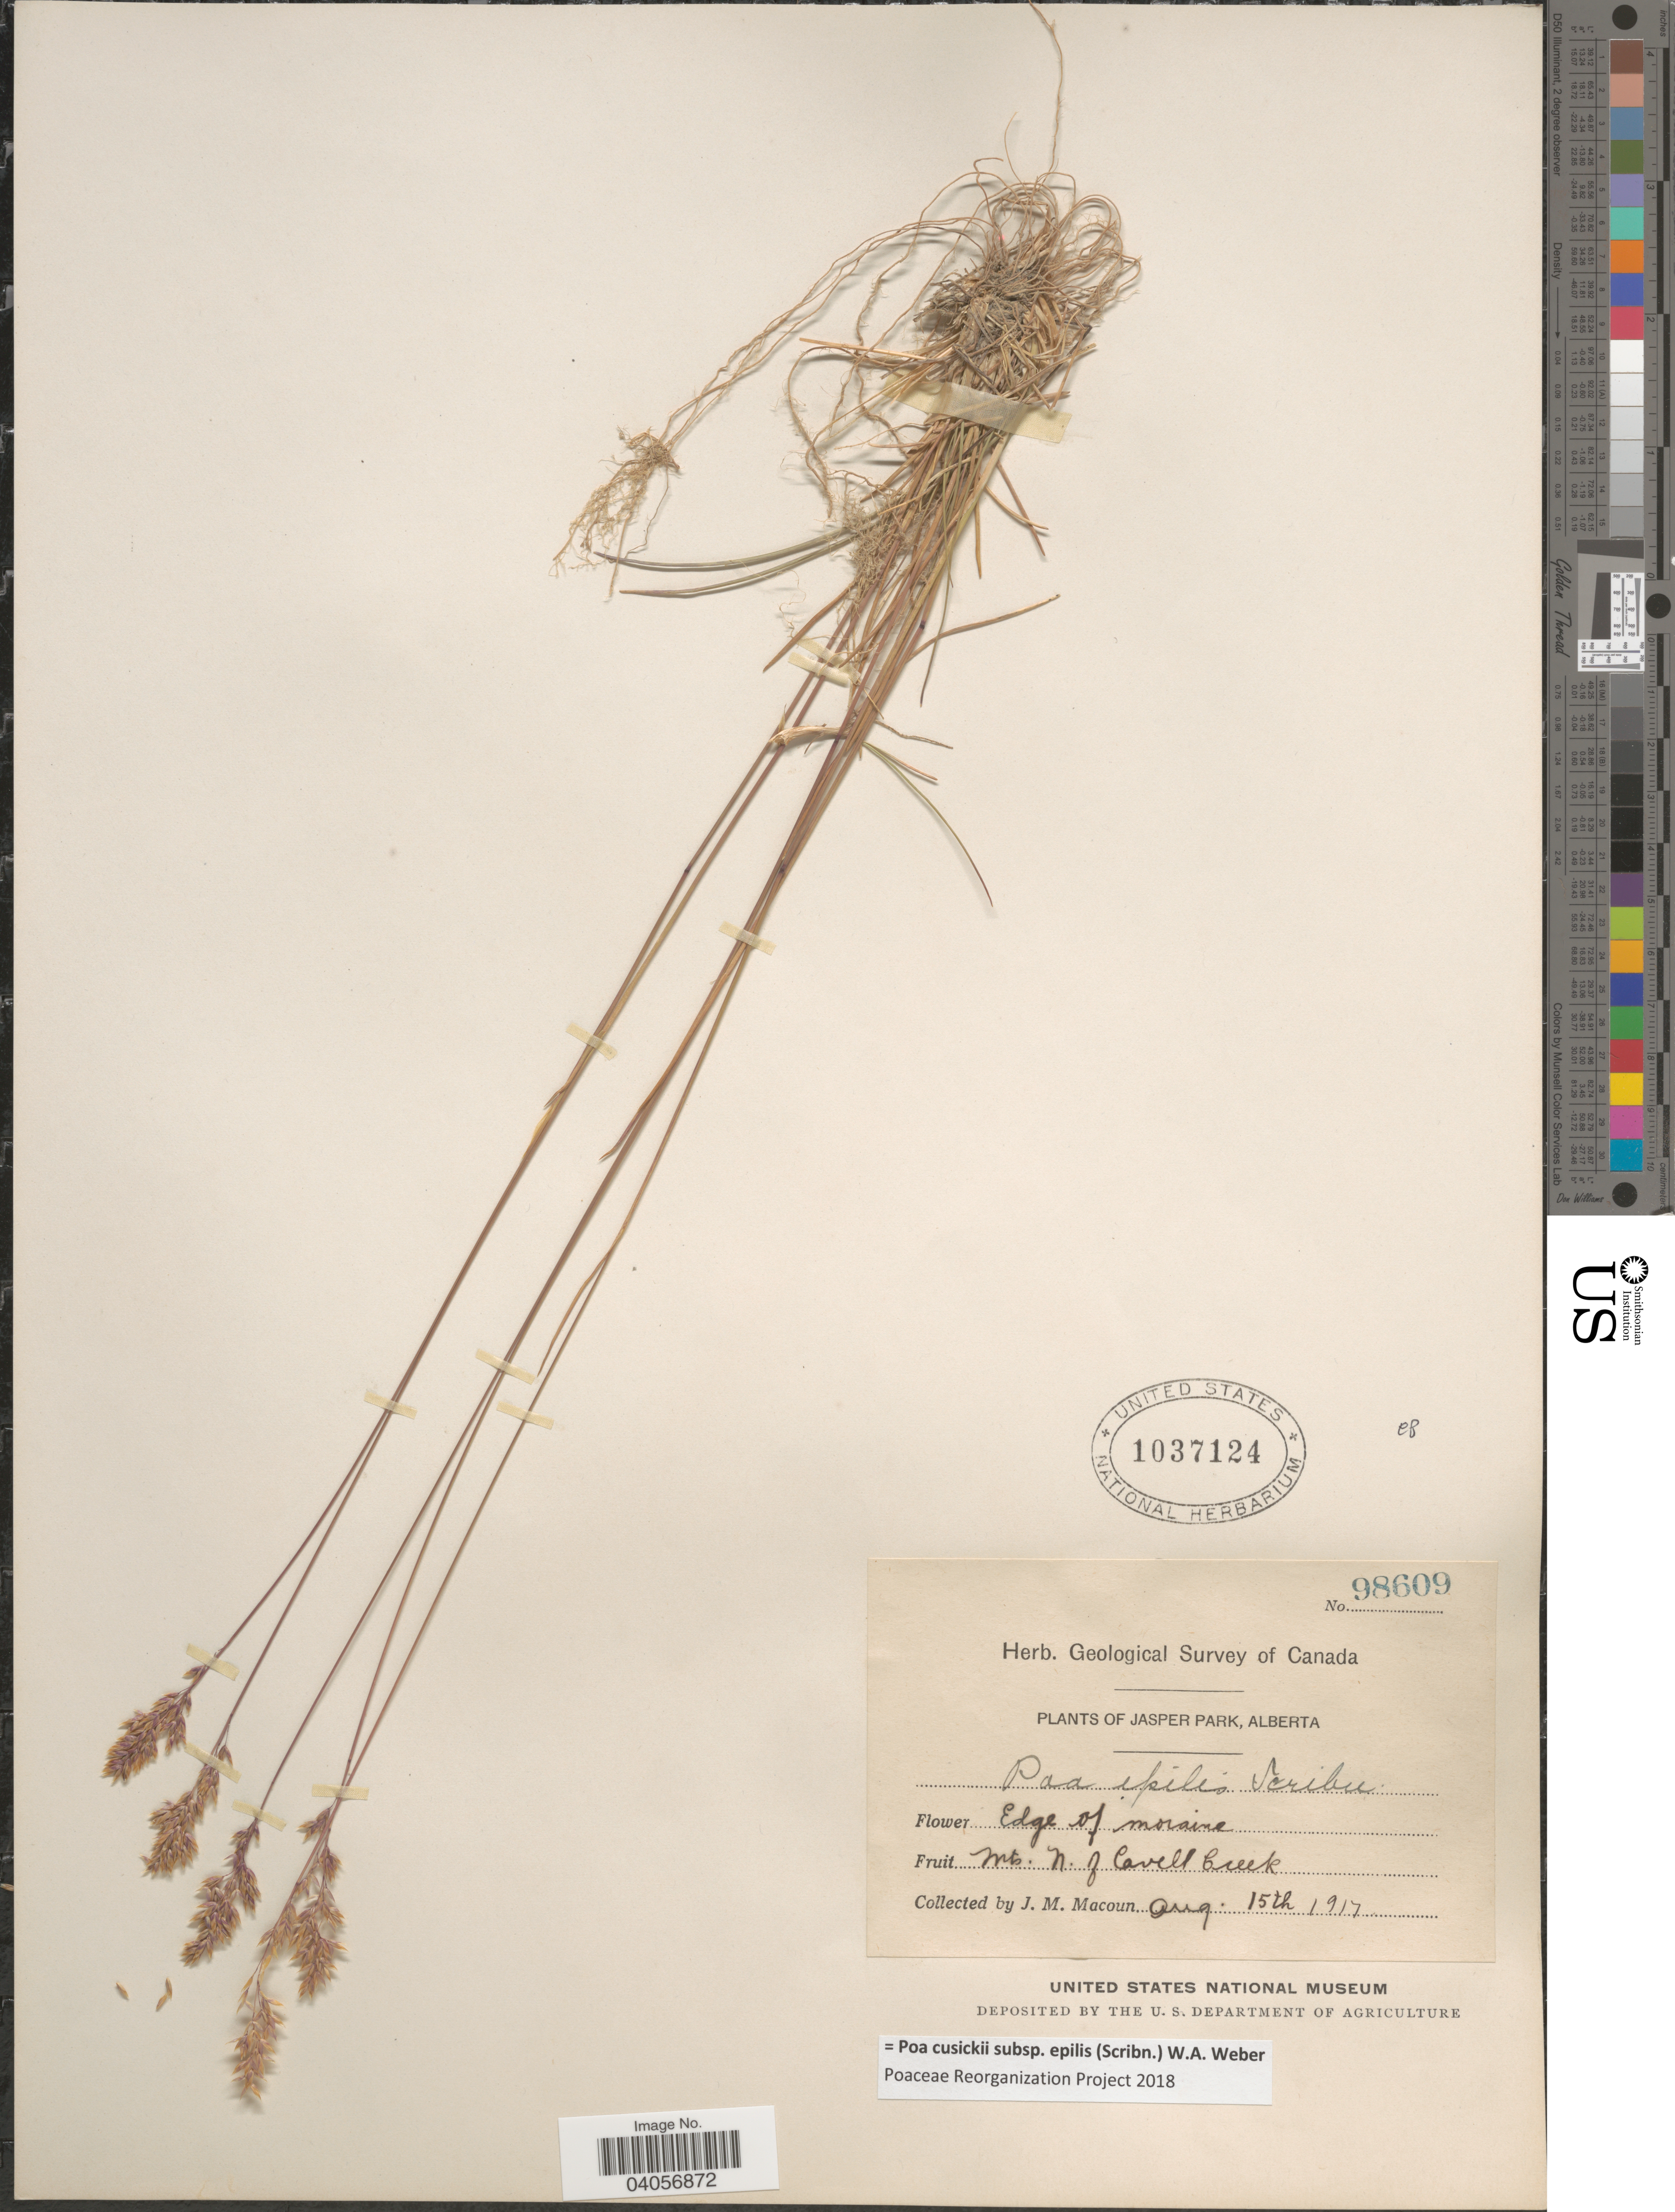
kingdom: Plantae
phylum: Tracheophyta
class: Liliopsida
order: Poales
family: Poaceae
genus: Poa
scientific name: Poa cusickii subsp. epilis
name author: (Scribn.) W.A. Weber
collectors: J. M. Macoun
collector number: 98609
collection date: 1917-08-15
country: Canada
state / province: Alberta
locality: Jasper Park. Mts. N. of Cavell Creek.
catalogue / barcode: US 1037124